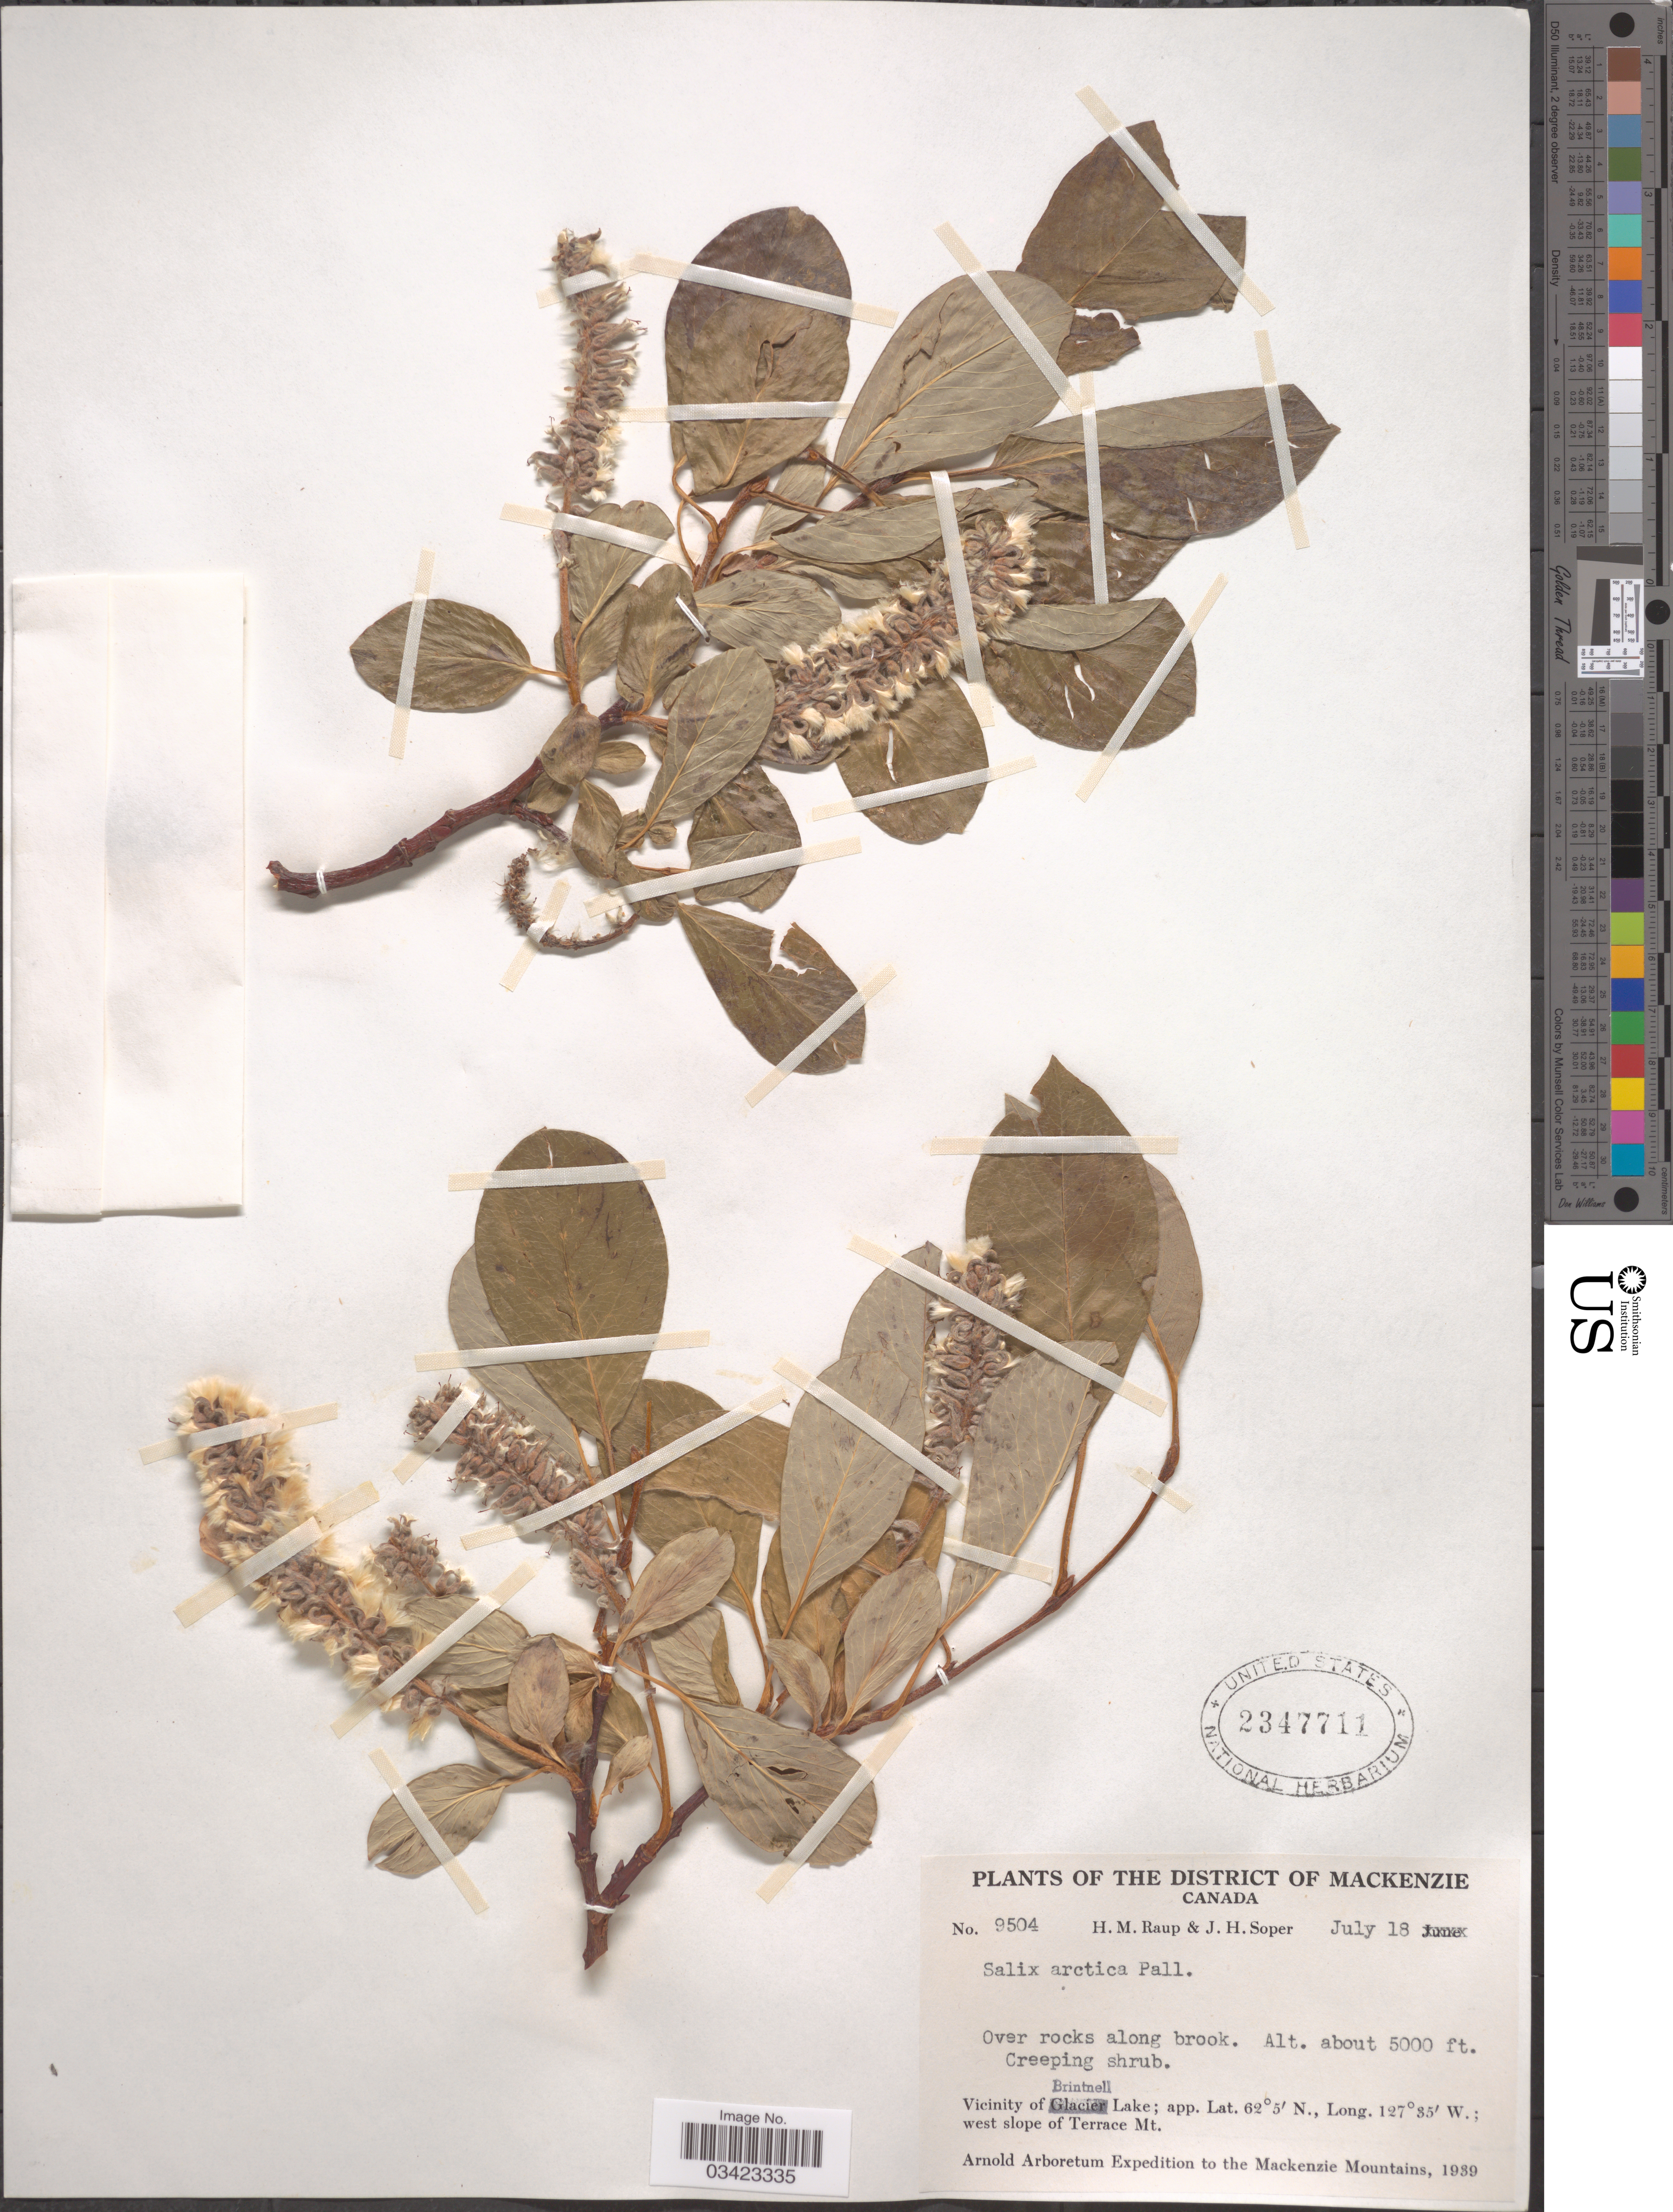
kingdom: Plantae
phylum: Tracheophyta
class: Magnoliopsida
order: Malpighiales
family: Salicaceae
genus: Salix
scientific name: Salix arctica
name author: Pall.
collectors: H. Raup & J. H. Soper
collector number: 9504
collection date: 1939-07-18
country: Canada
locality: The District of Mackenzie. Vicinity of Brintnell Lake; west slope of Terrace Mt. The Mackenzie Mountains.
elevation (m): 1524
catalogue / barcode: US 2347711